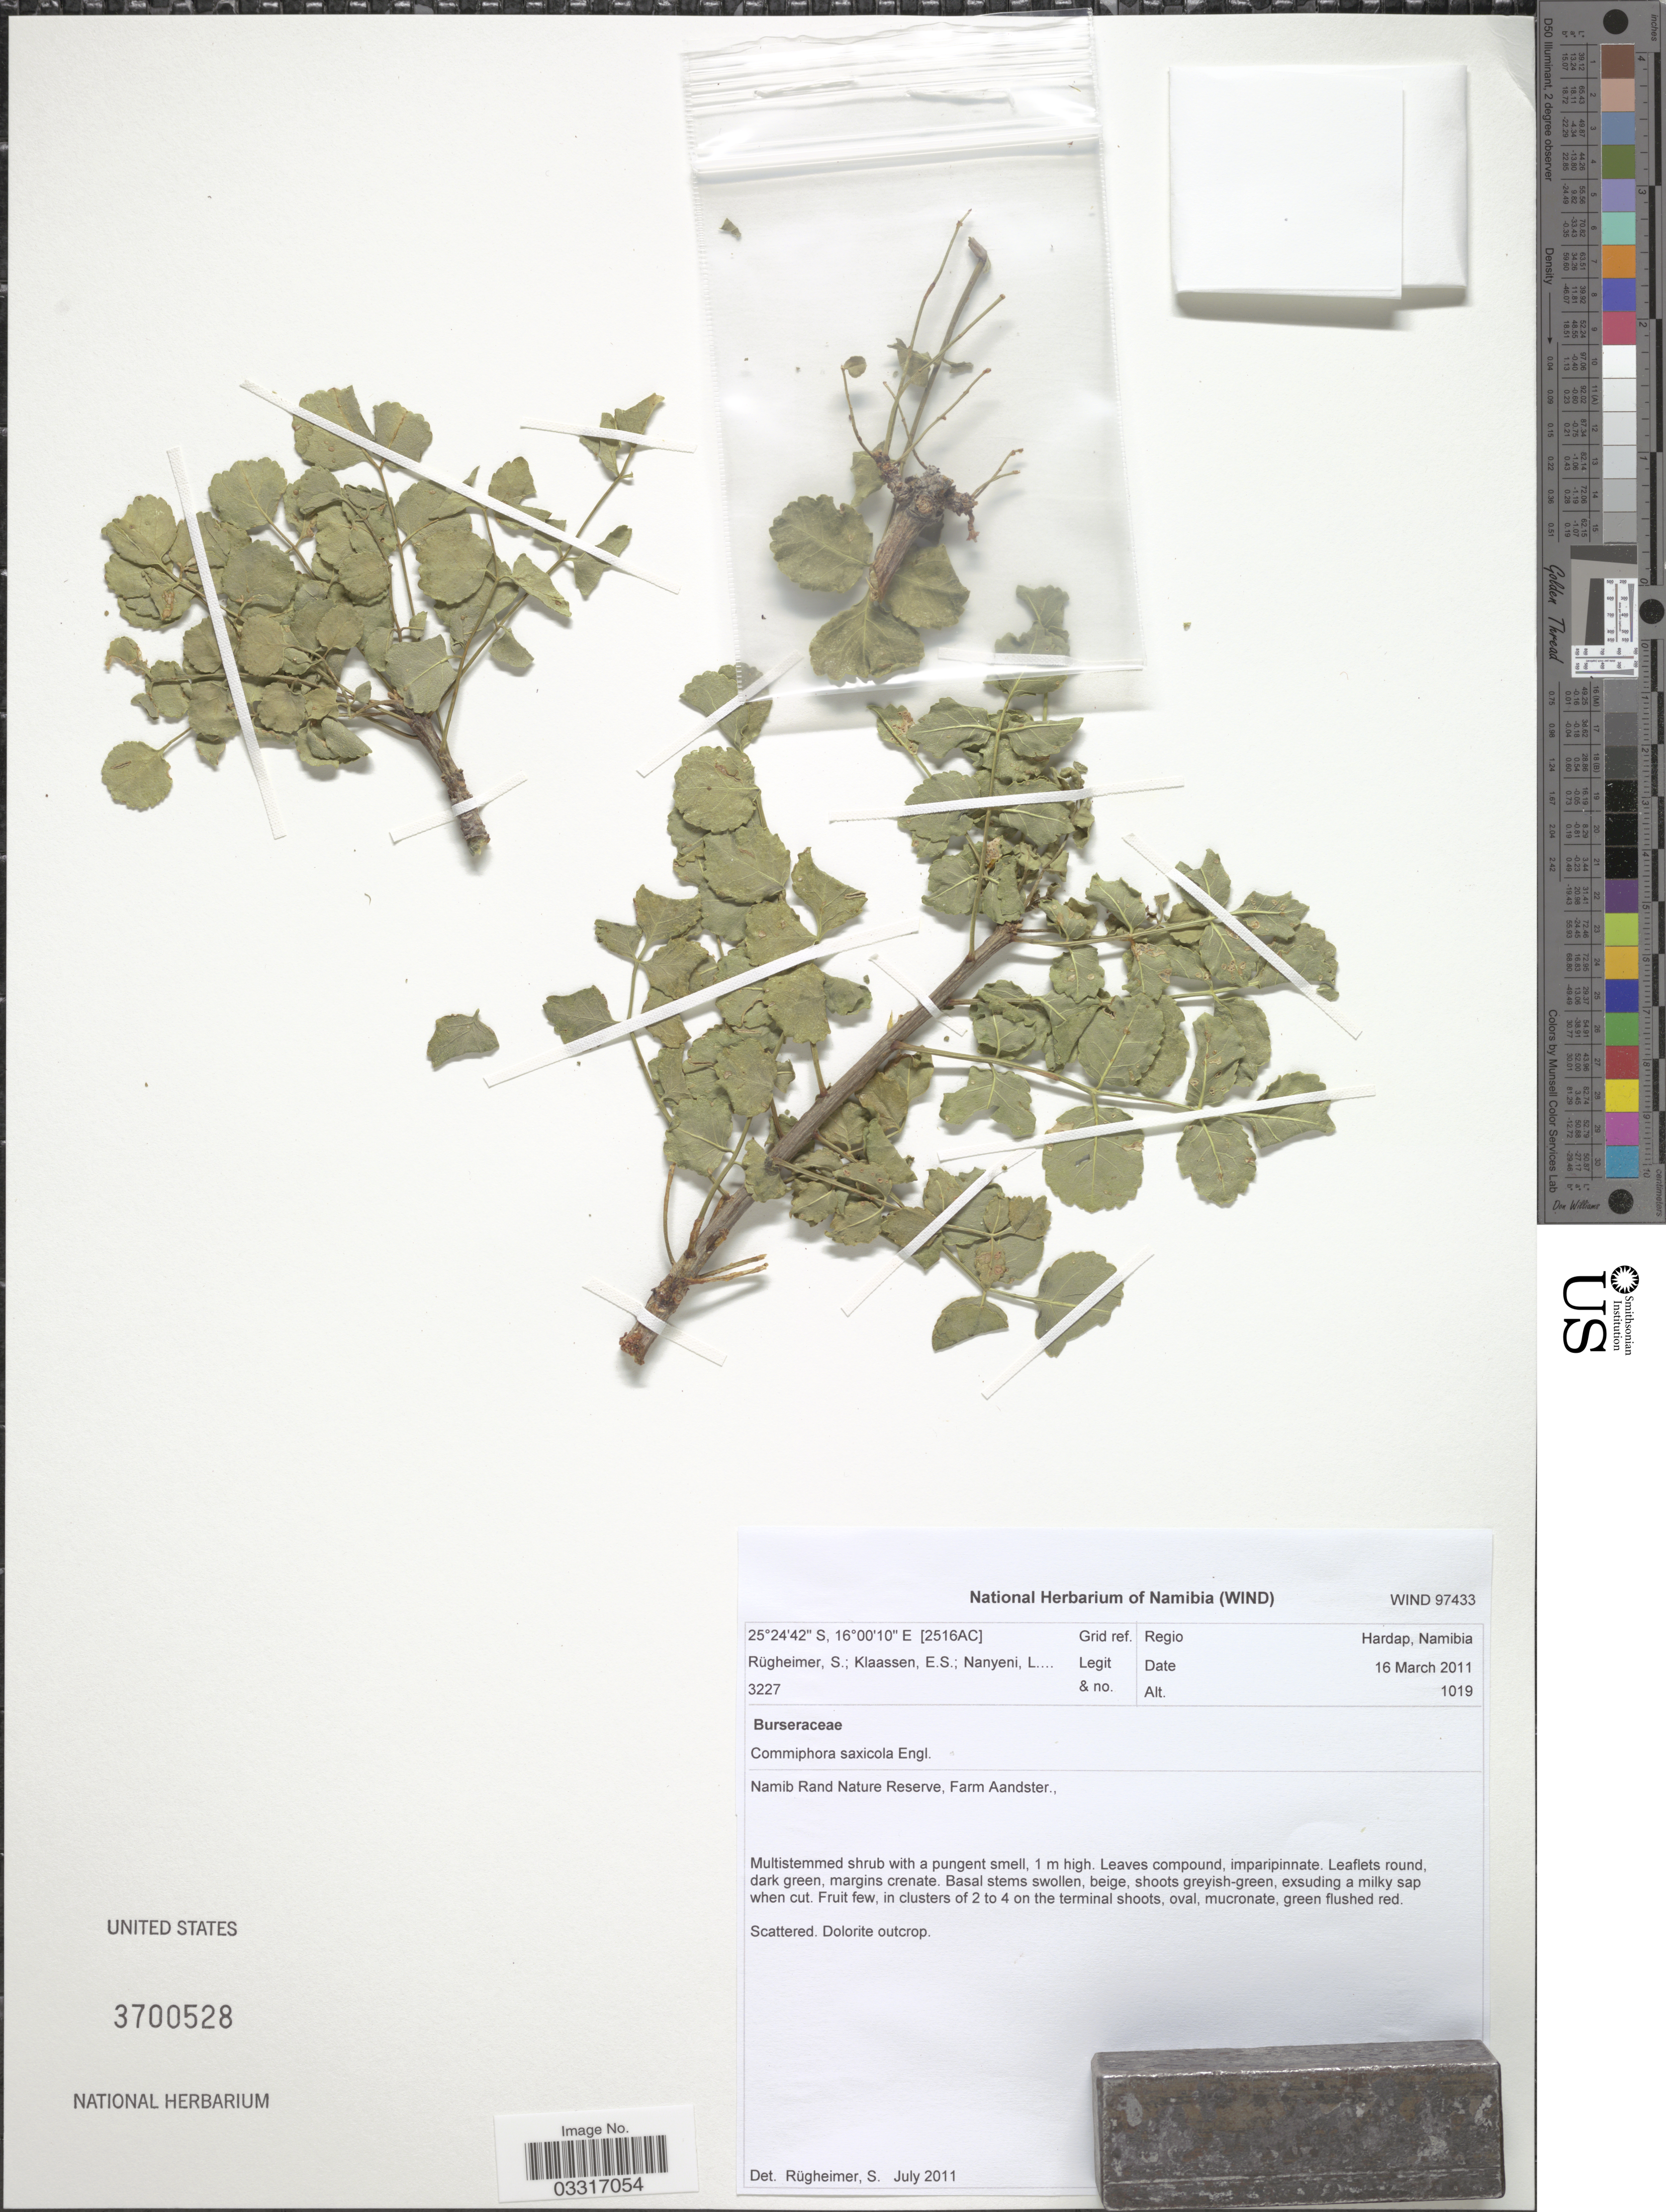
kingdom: Plantae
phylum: Tracheophyta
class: Magnoliopsida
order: Sapindales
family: Burseraceae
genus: Commiphora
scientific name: Commiphora saxicola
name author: Engl.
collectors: S. Rugheimer, E. S. Klaassen & L. Nanyeni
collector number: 3227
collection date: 2011-03-16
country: Namibia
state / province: Hardap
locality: Regio Hardap, Namibia. Grid ref. (2516AC). Namib Rand Nature Reserve, Farm Aandster.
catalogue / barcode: US 3700528